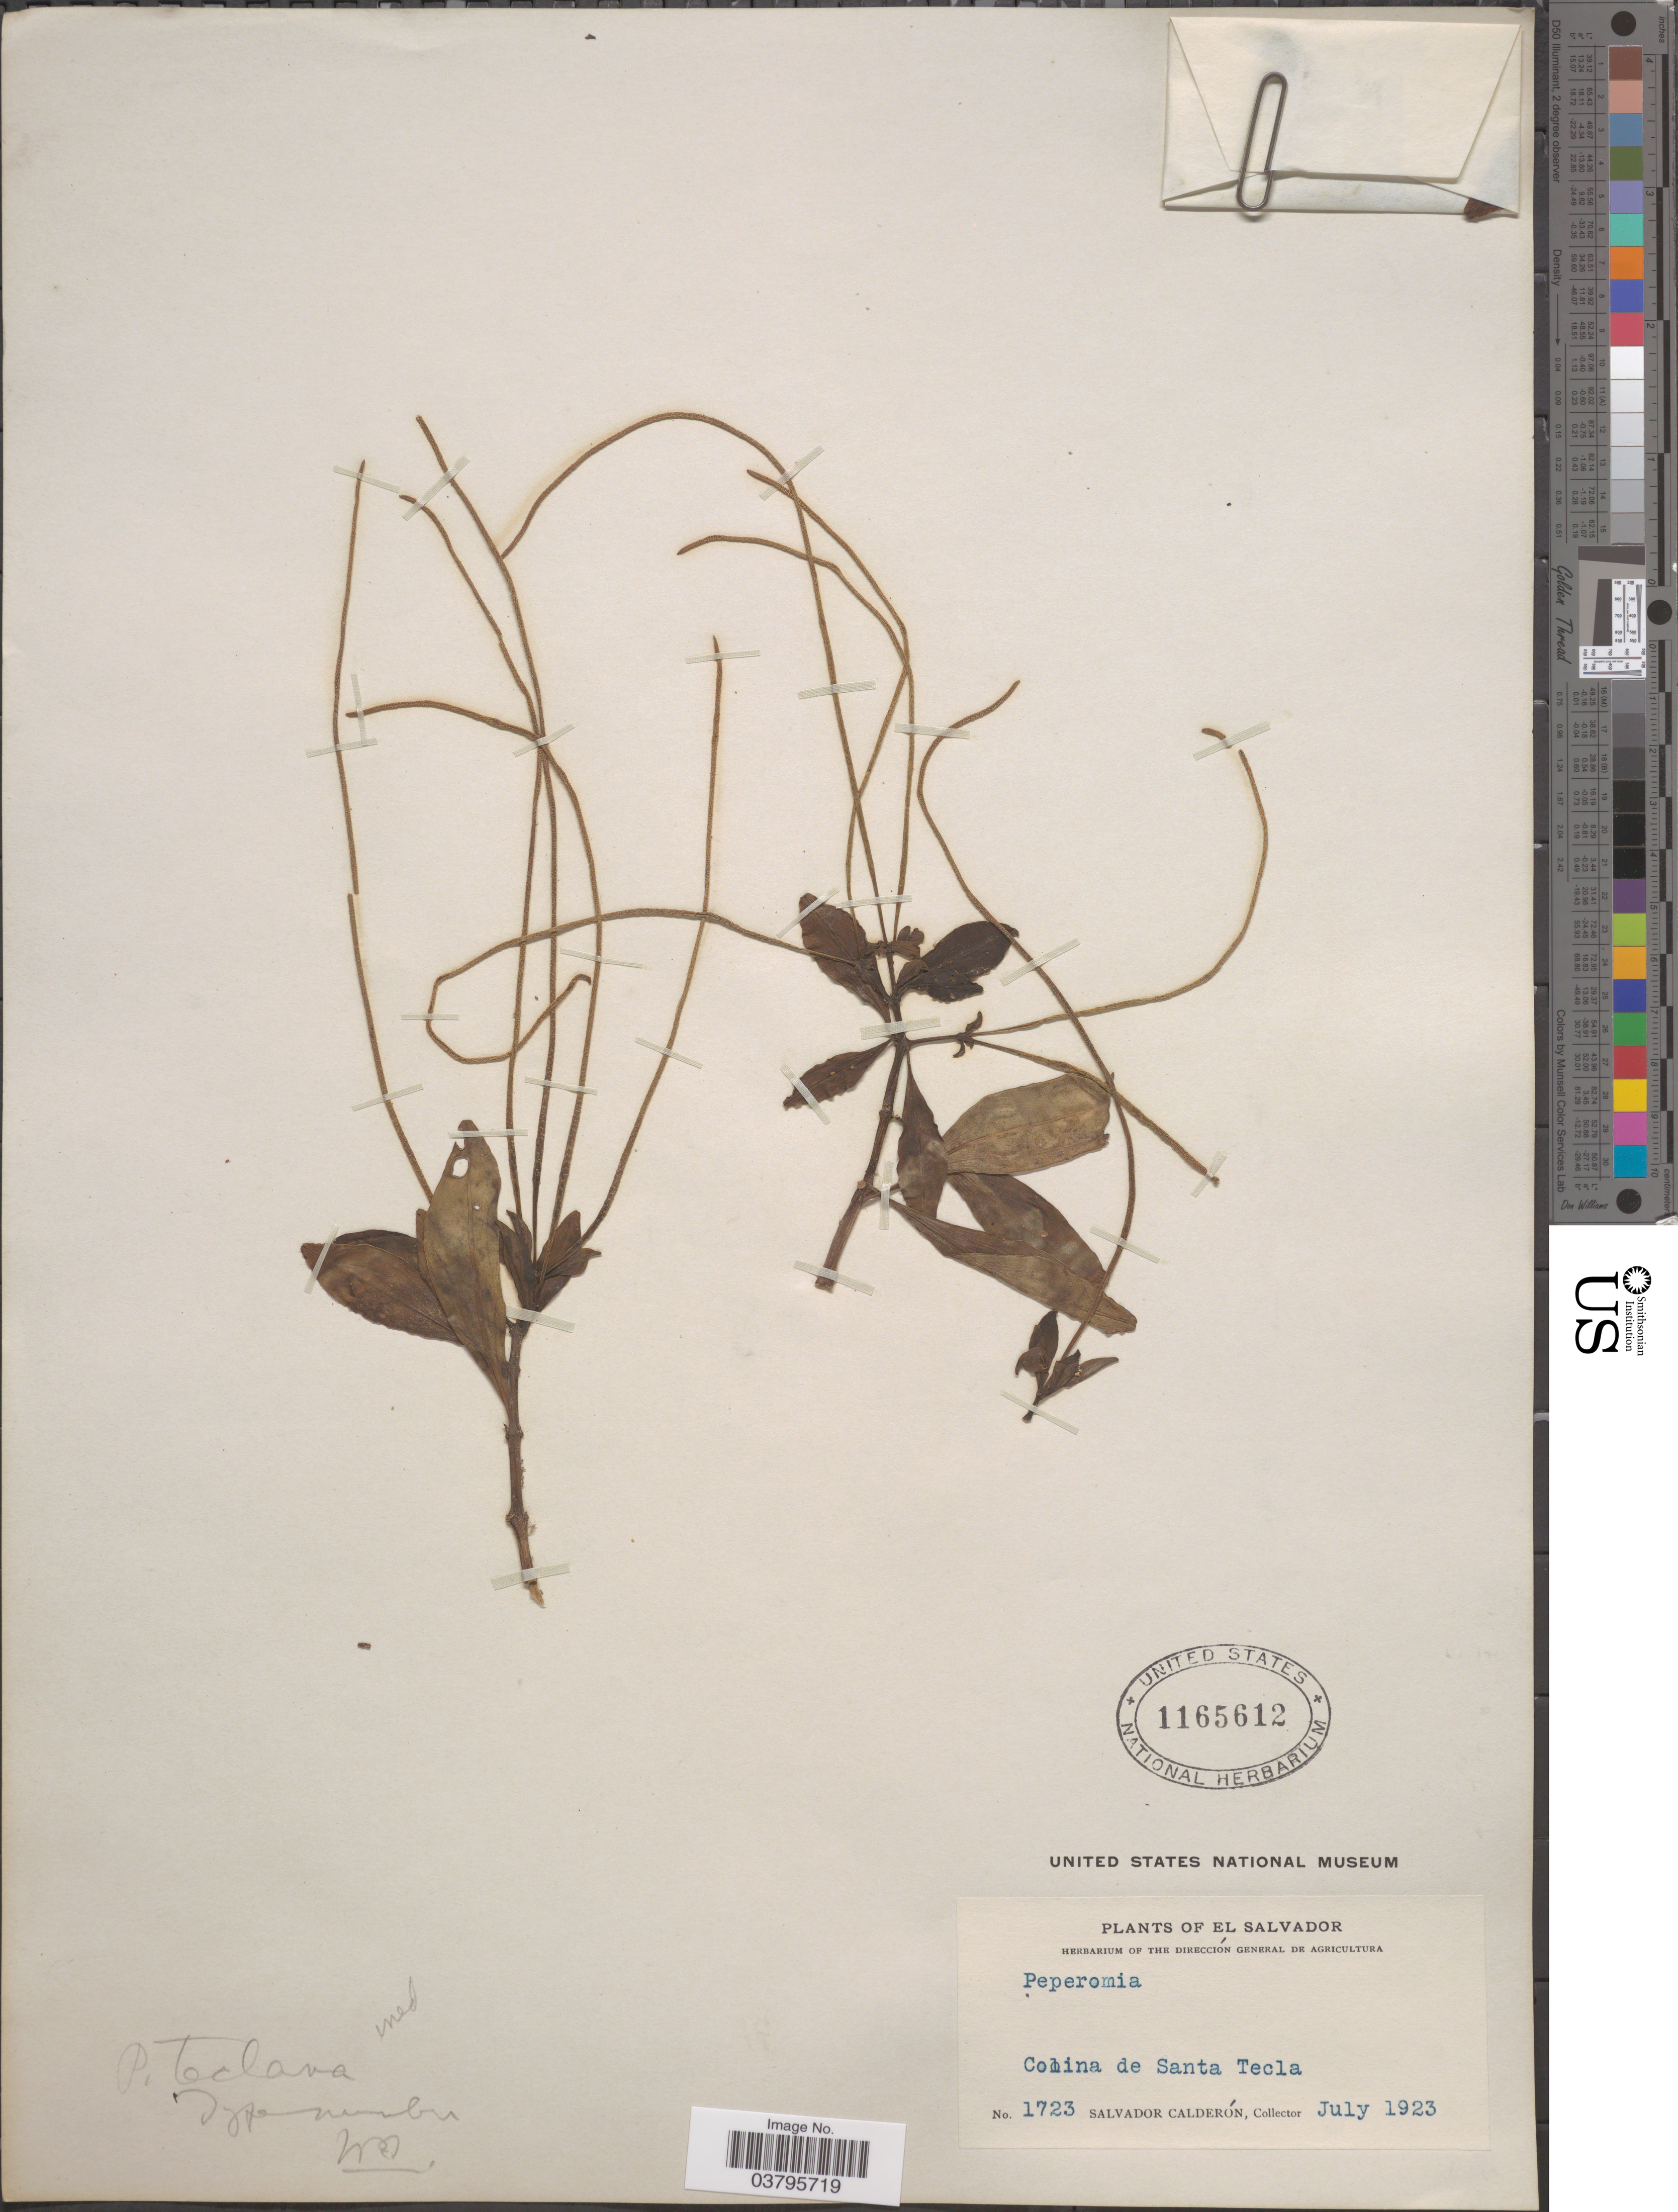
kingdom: Plantae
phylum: Tracheophyta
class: Magnoliopsida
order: Piperales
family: Piperaceae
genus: Peperomia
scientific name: Peperomia perforata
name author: Opiz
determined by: Jiménez, José Estaban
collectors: S. Calderón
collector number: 1723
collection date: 1923-07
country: El Salvador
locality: Colina de Santa Tecla.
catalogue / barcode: US 1165612